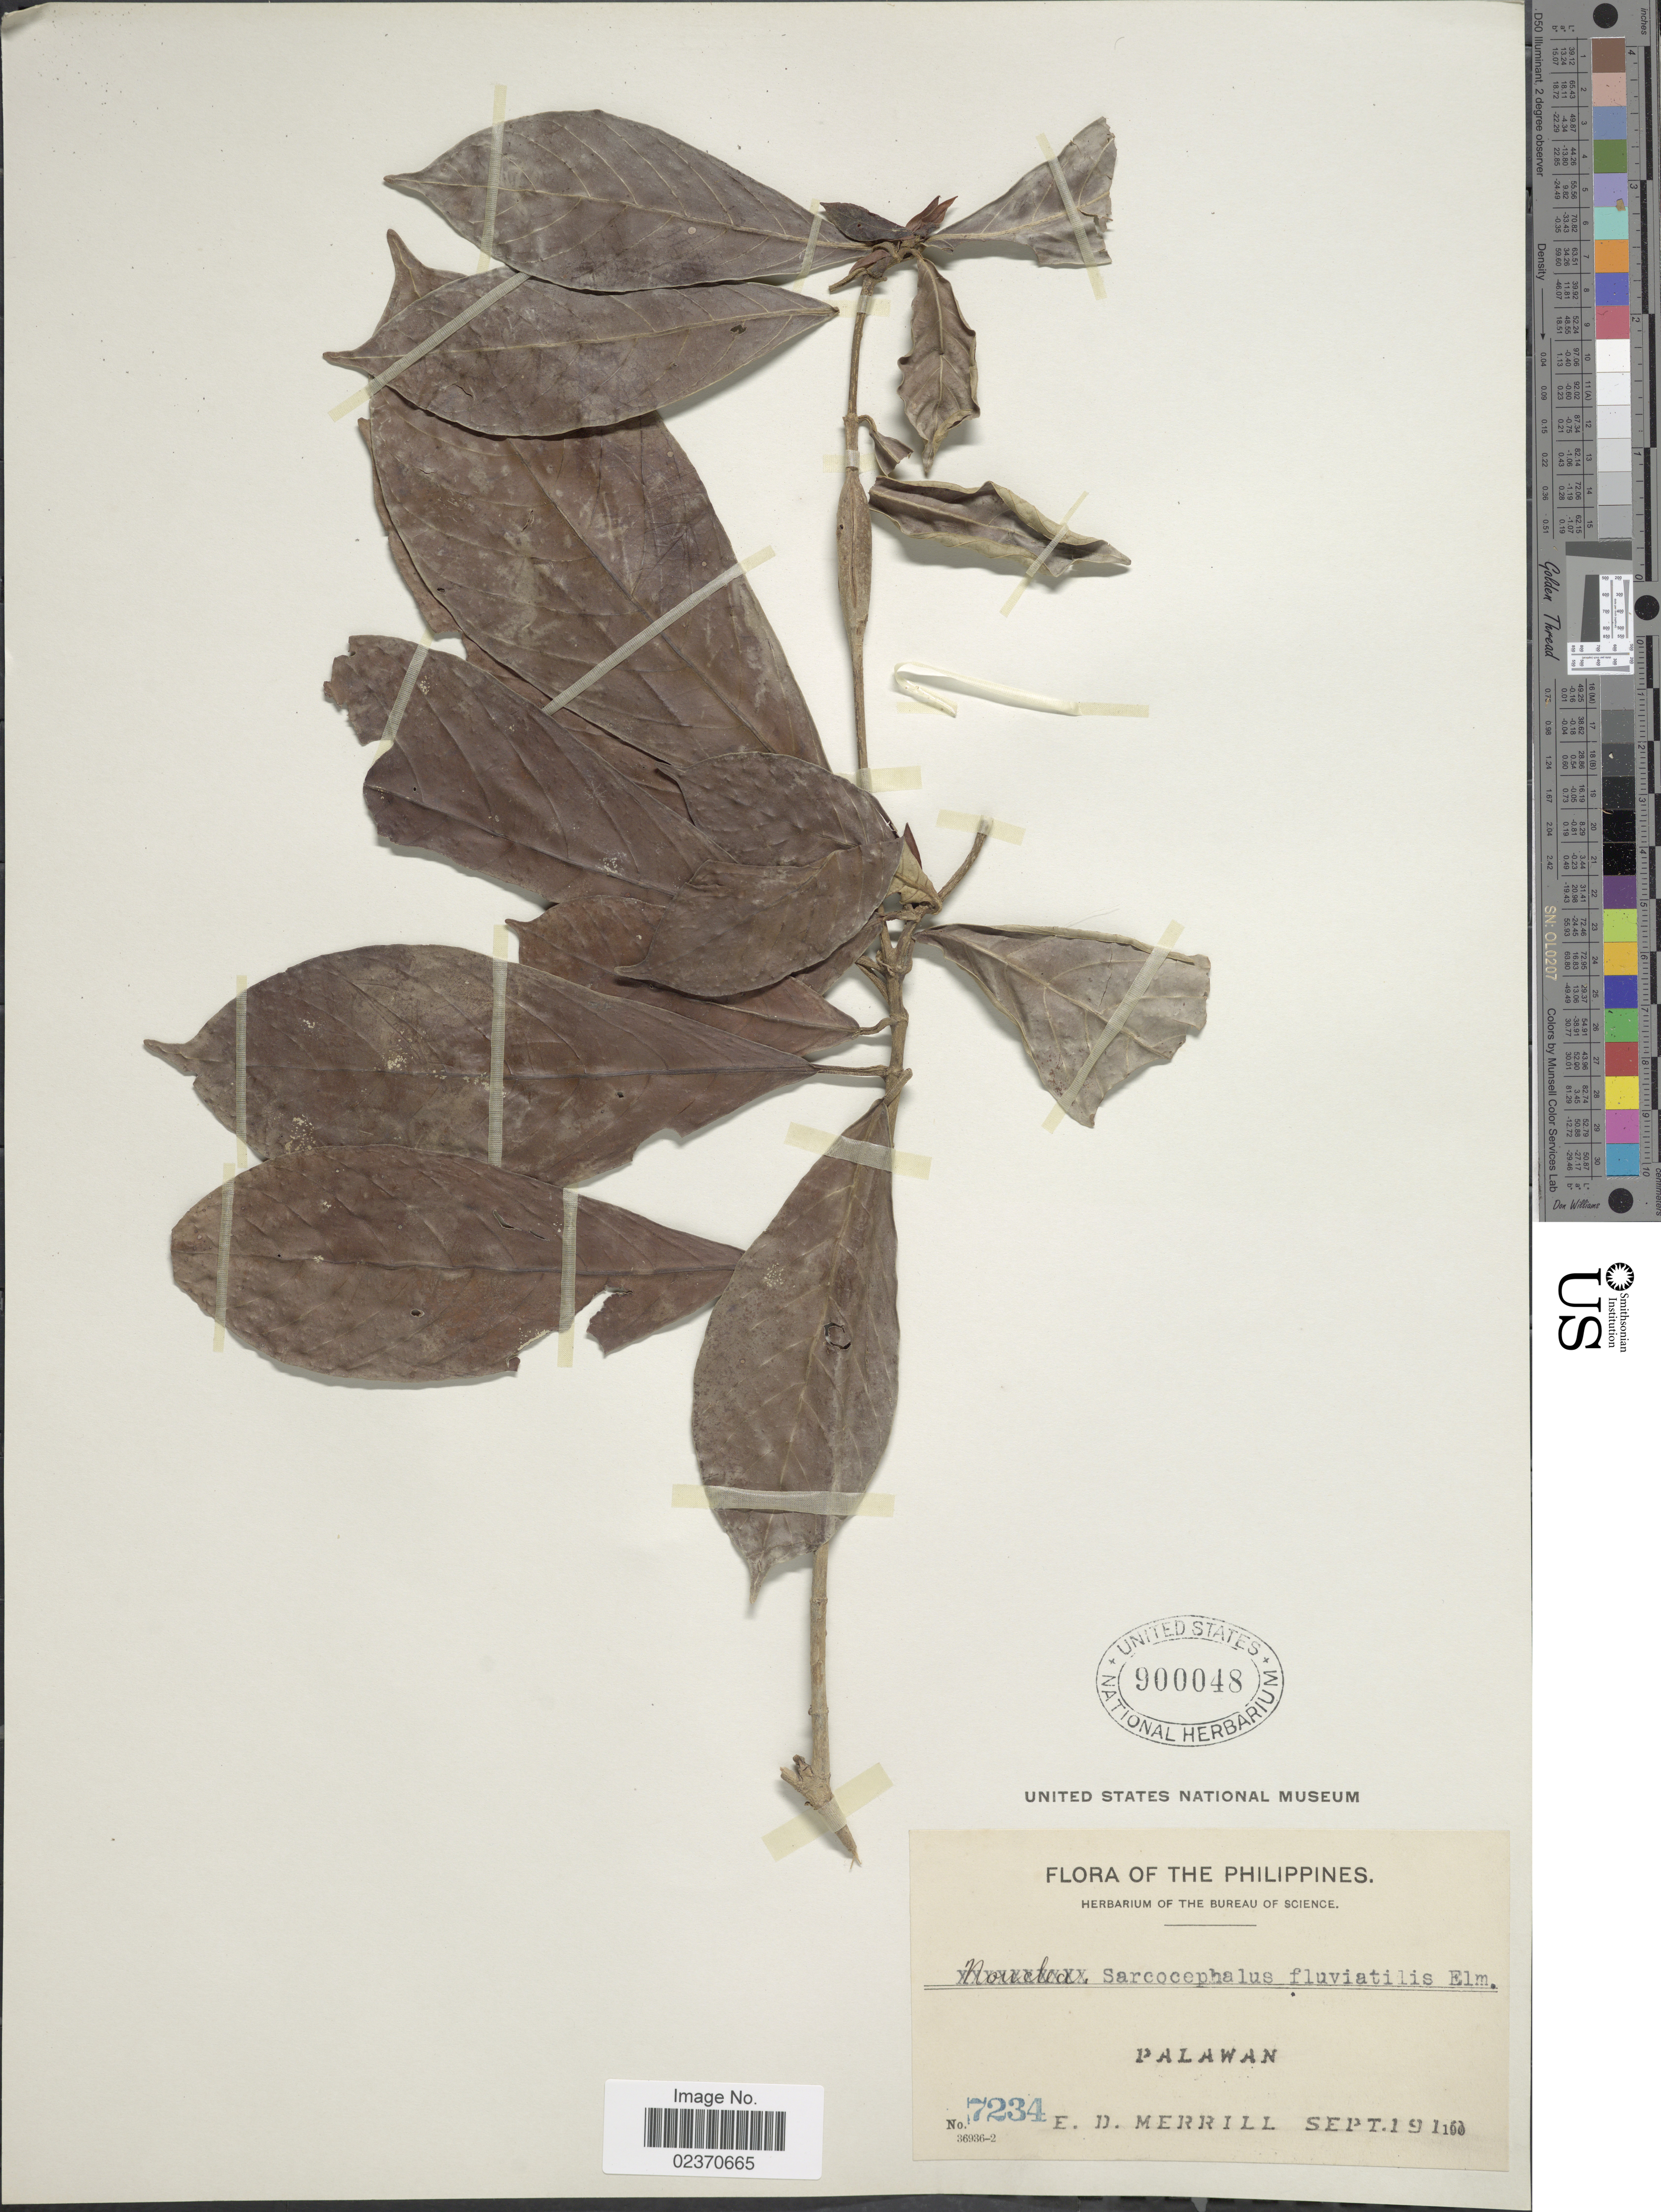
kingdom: Plantae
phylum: Tracheophyta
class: Magnoliopsida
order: Gentianales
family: Rubiaceae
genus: Myrmeconauclea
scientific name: Myrmeconauclea strigosa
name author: (Korth.) Merr.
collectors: E. D. Merrill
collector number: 7234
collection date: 1910-09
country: Philippines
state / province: Mimaropa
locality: Palawan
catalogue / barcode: US 900048